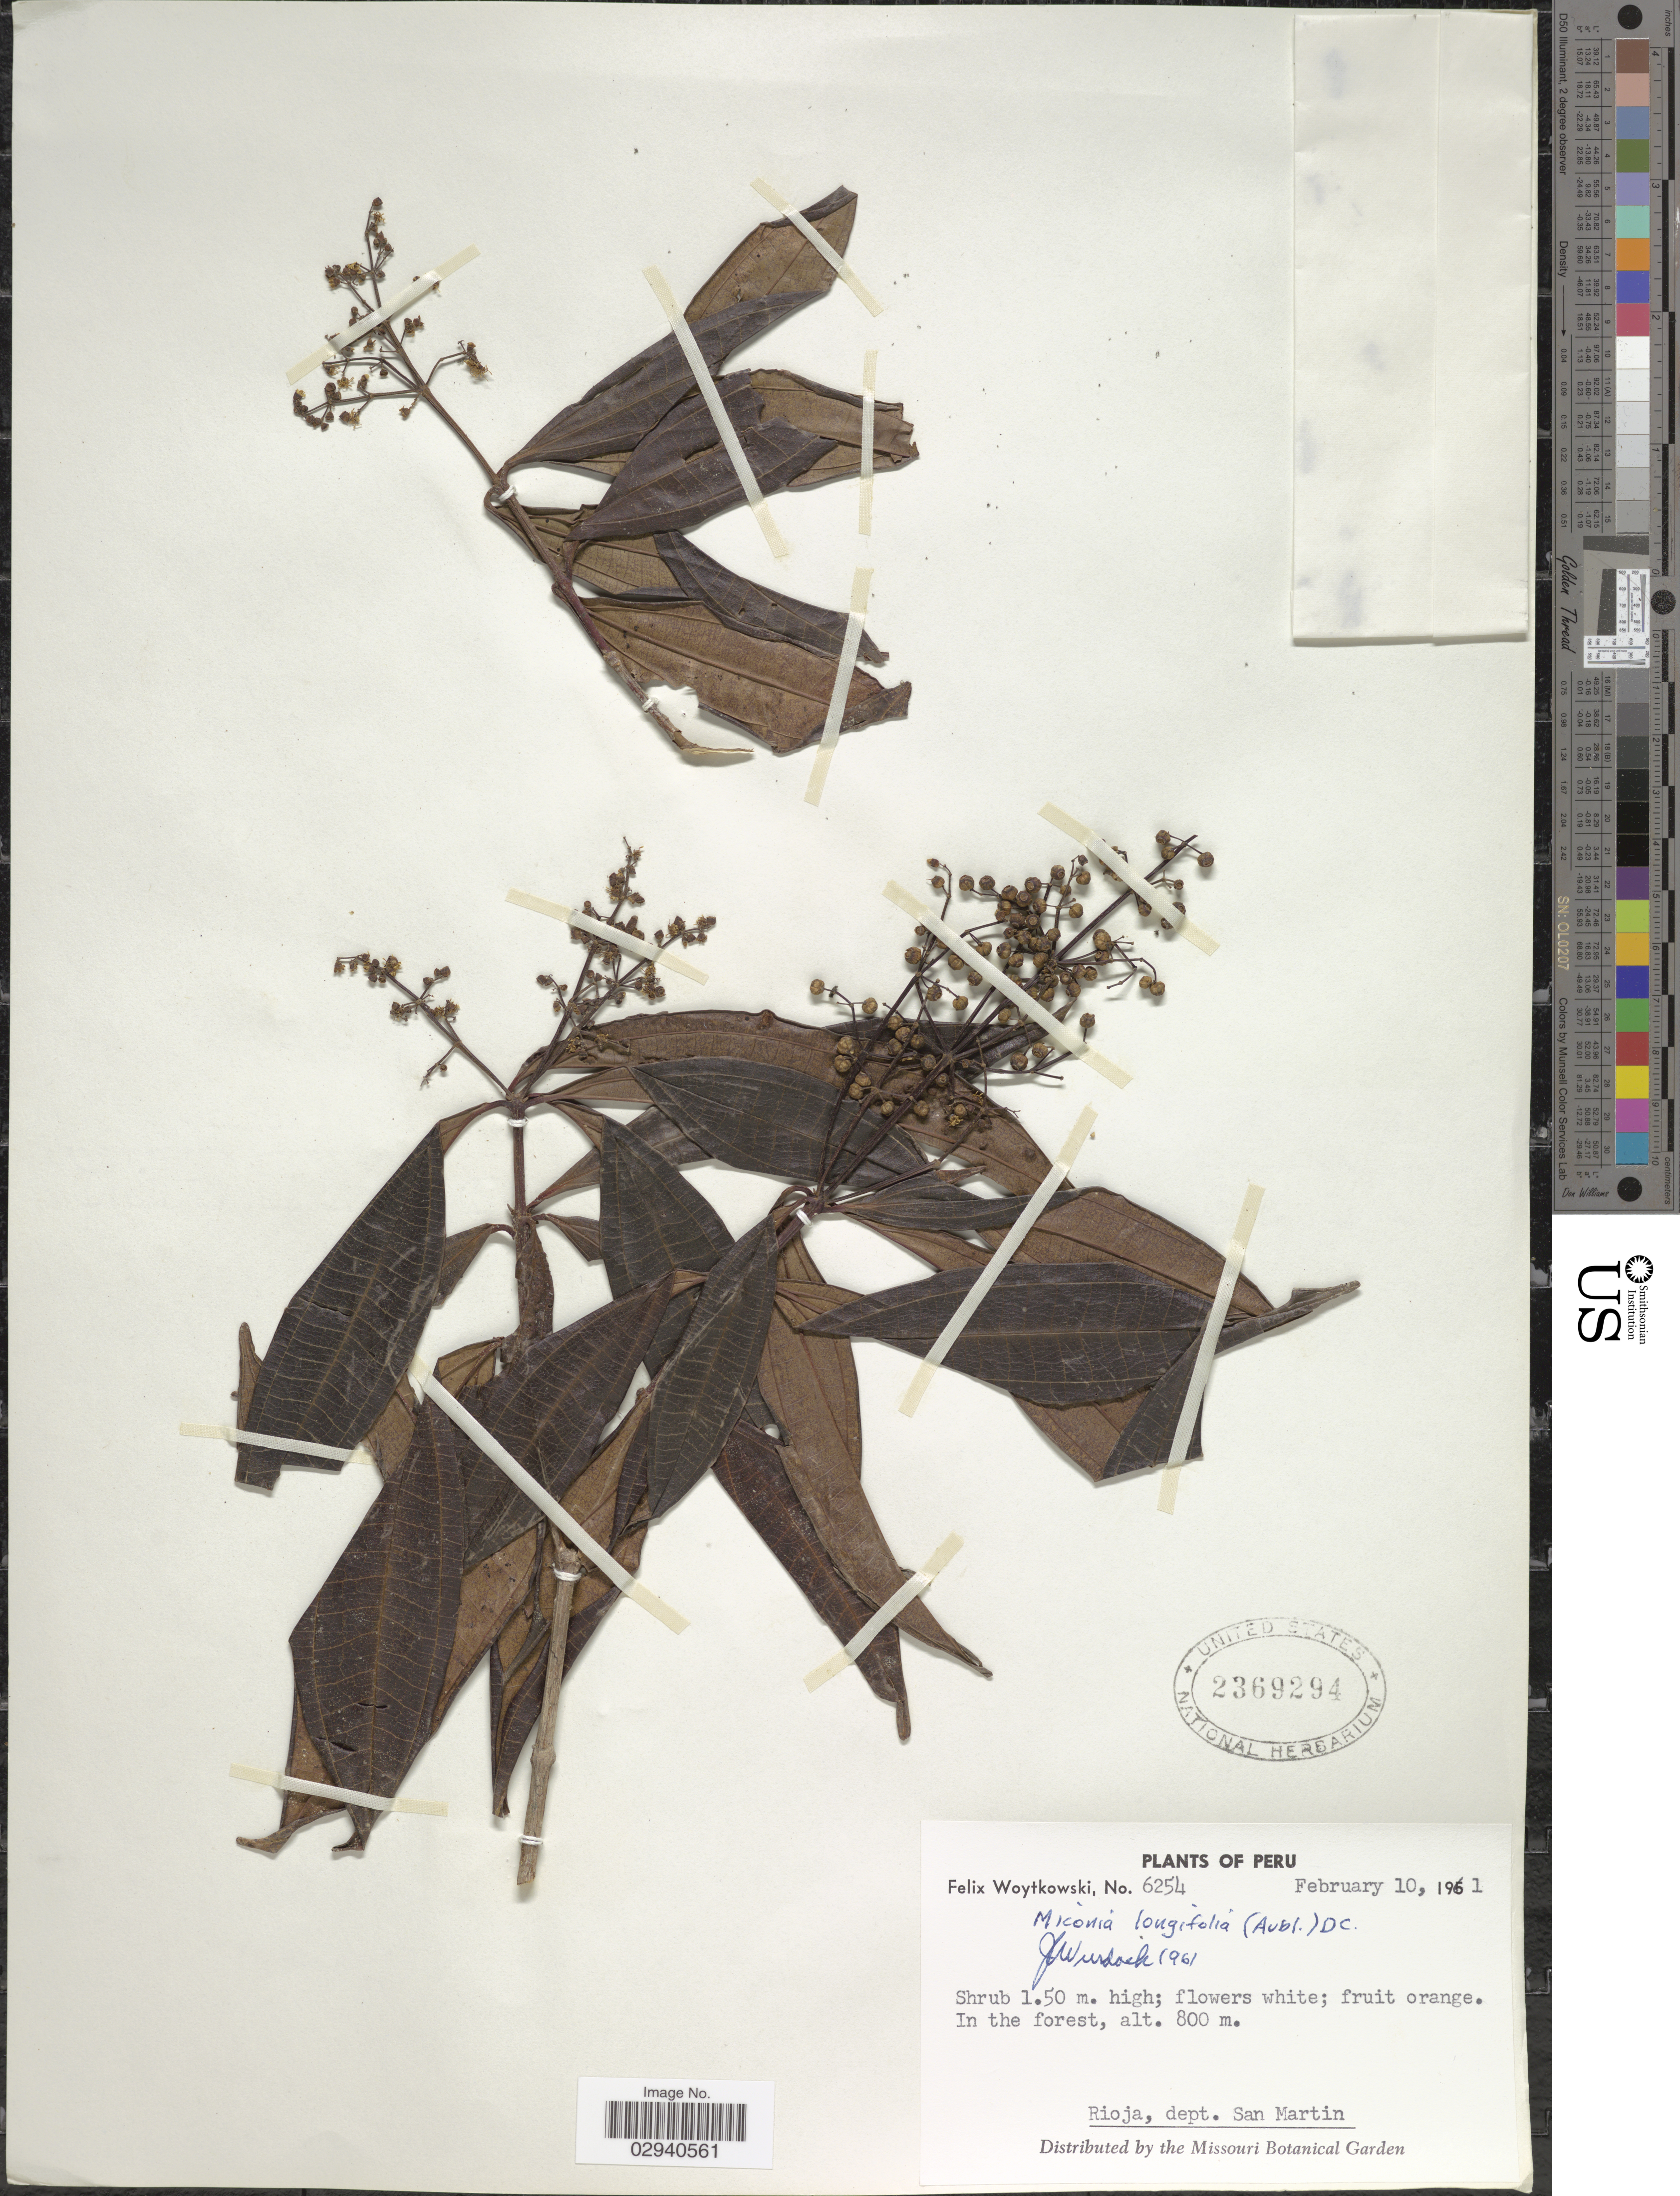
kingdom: Plantae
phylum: Tracheophyta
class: Magnoliopsida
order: Myrtales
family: Melastomataceae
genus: Miconia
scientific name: Miconia longifolia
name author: (Aubl.) DC.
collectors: F. Woytkowski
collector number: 6254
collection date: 1961-02-10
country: Peru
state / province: San Martín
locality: Rioja, dept. San Martin.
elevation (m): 800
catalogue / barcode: US 2369294